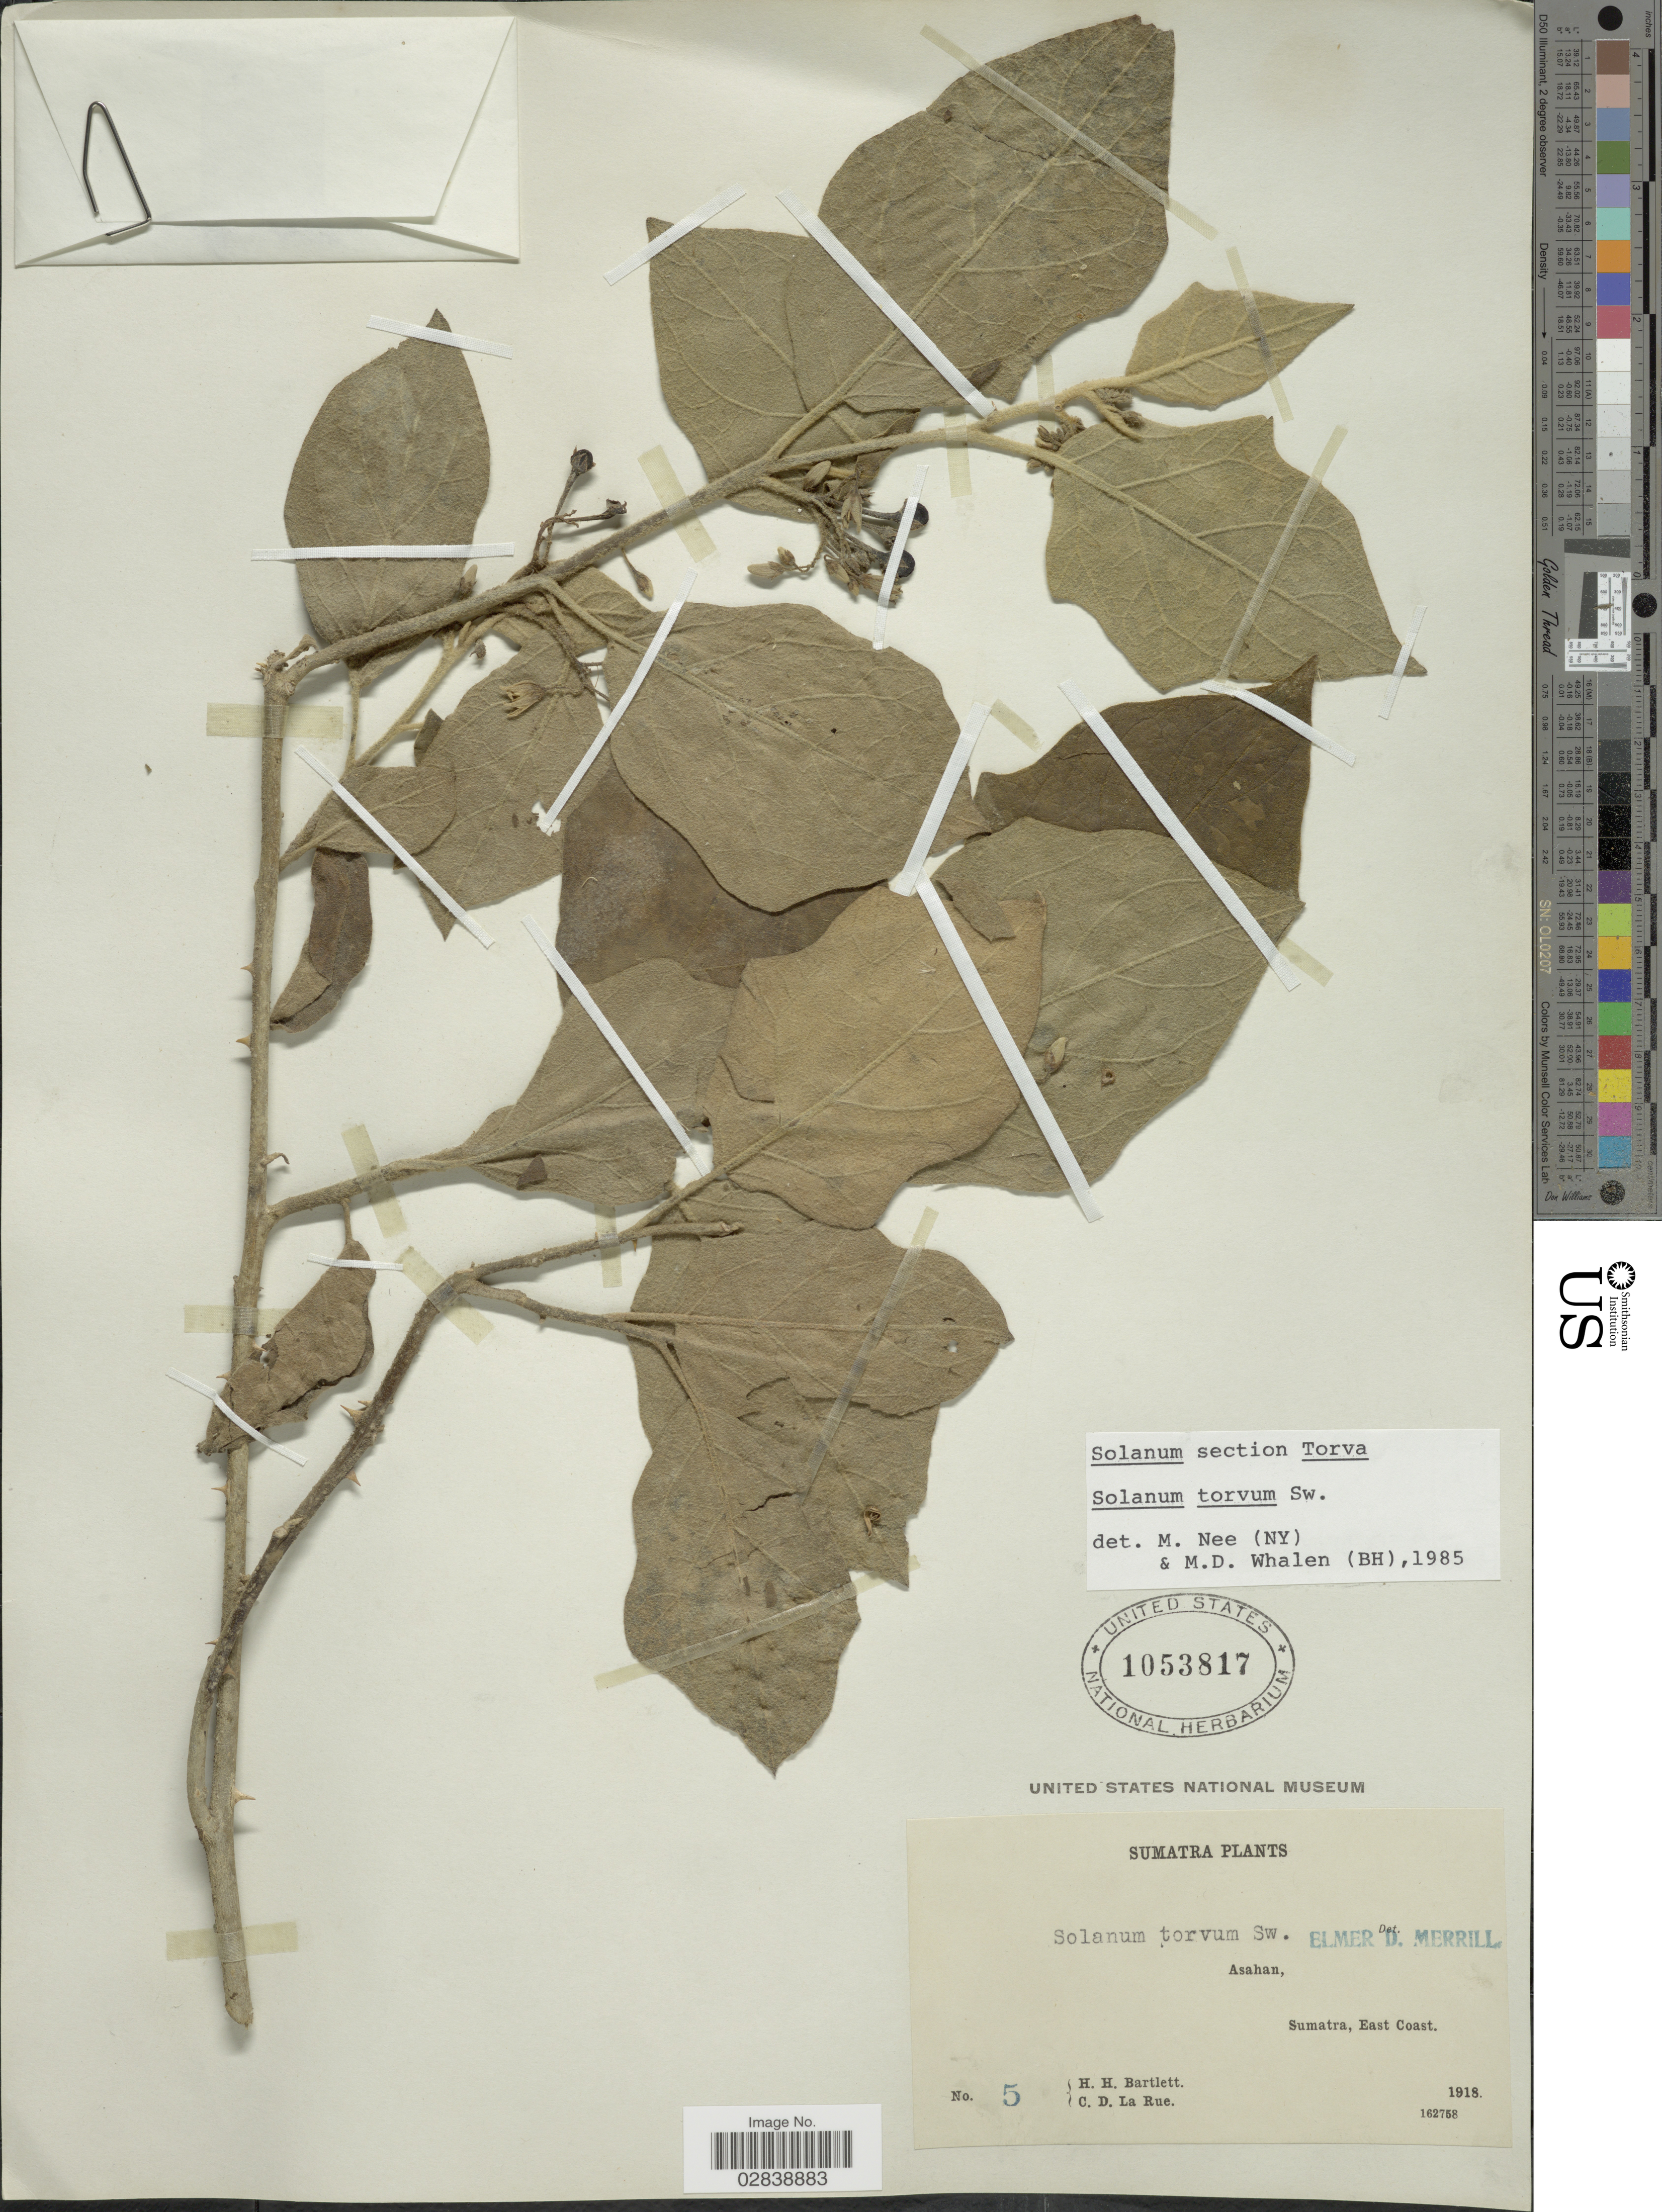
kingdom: Plantae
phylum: Tracheophyta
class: Magnoliopsida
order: Solanales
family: Solanaceae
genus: Solanum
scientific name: Solanum torvum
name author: Sw.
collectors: H. H. Bartlett & C. La Rue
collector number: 5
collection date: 1918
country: Indonesia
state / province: Sumatra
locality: Asahan, Sumatra, East Coast.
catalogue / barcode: US 1053817